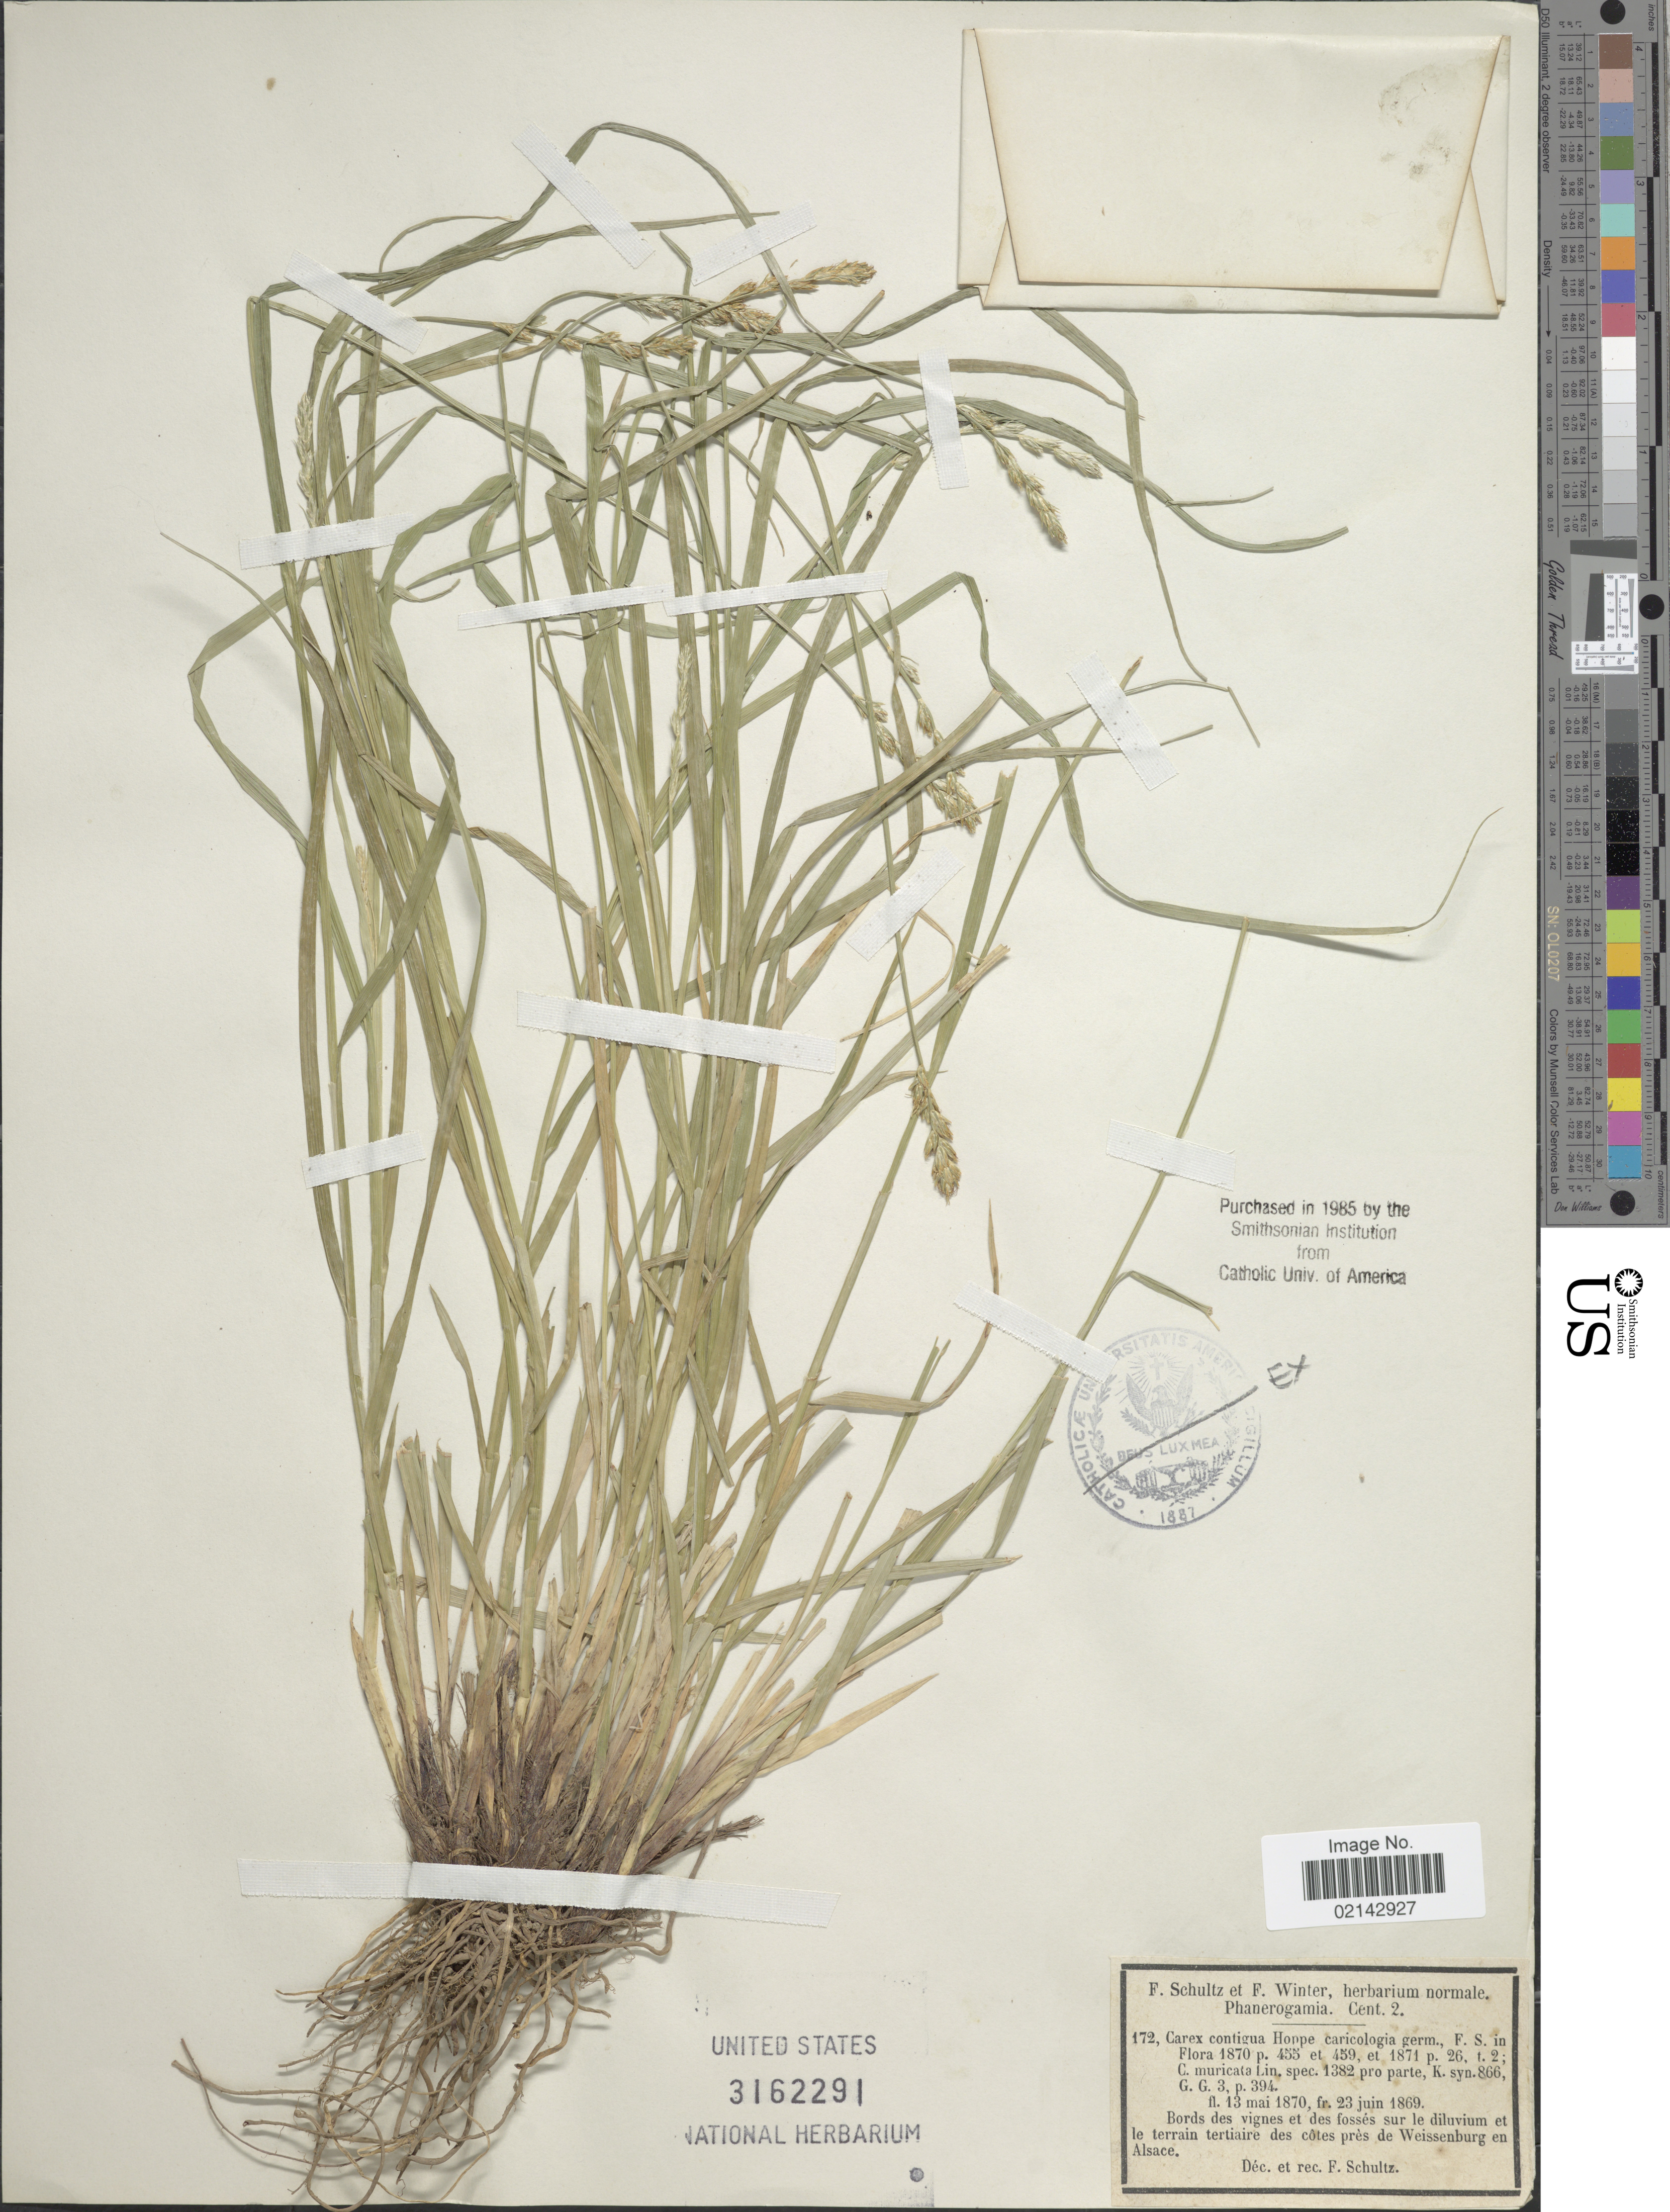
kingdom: Plantae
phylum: Tracheophyta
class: Liliopsida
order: Poales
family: Cyperaceae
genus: Carex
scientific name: Carex spicata subsp. spicata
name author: Huds.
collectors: F. Schulz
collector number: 172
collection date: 1869-06-23/1870-05-13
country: France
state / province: Grand Est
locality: Bords des vignes et des fosses sur le diluvium et le terrain tertiaire des Cotes pres de Weissenburg en Alsace.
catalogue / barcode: US 3162291